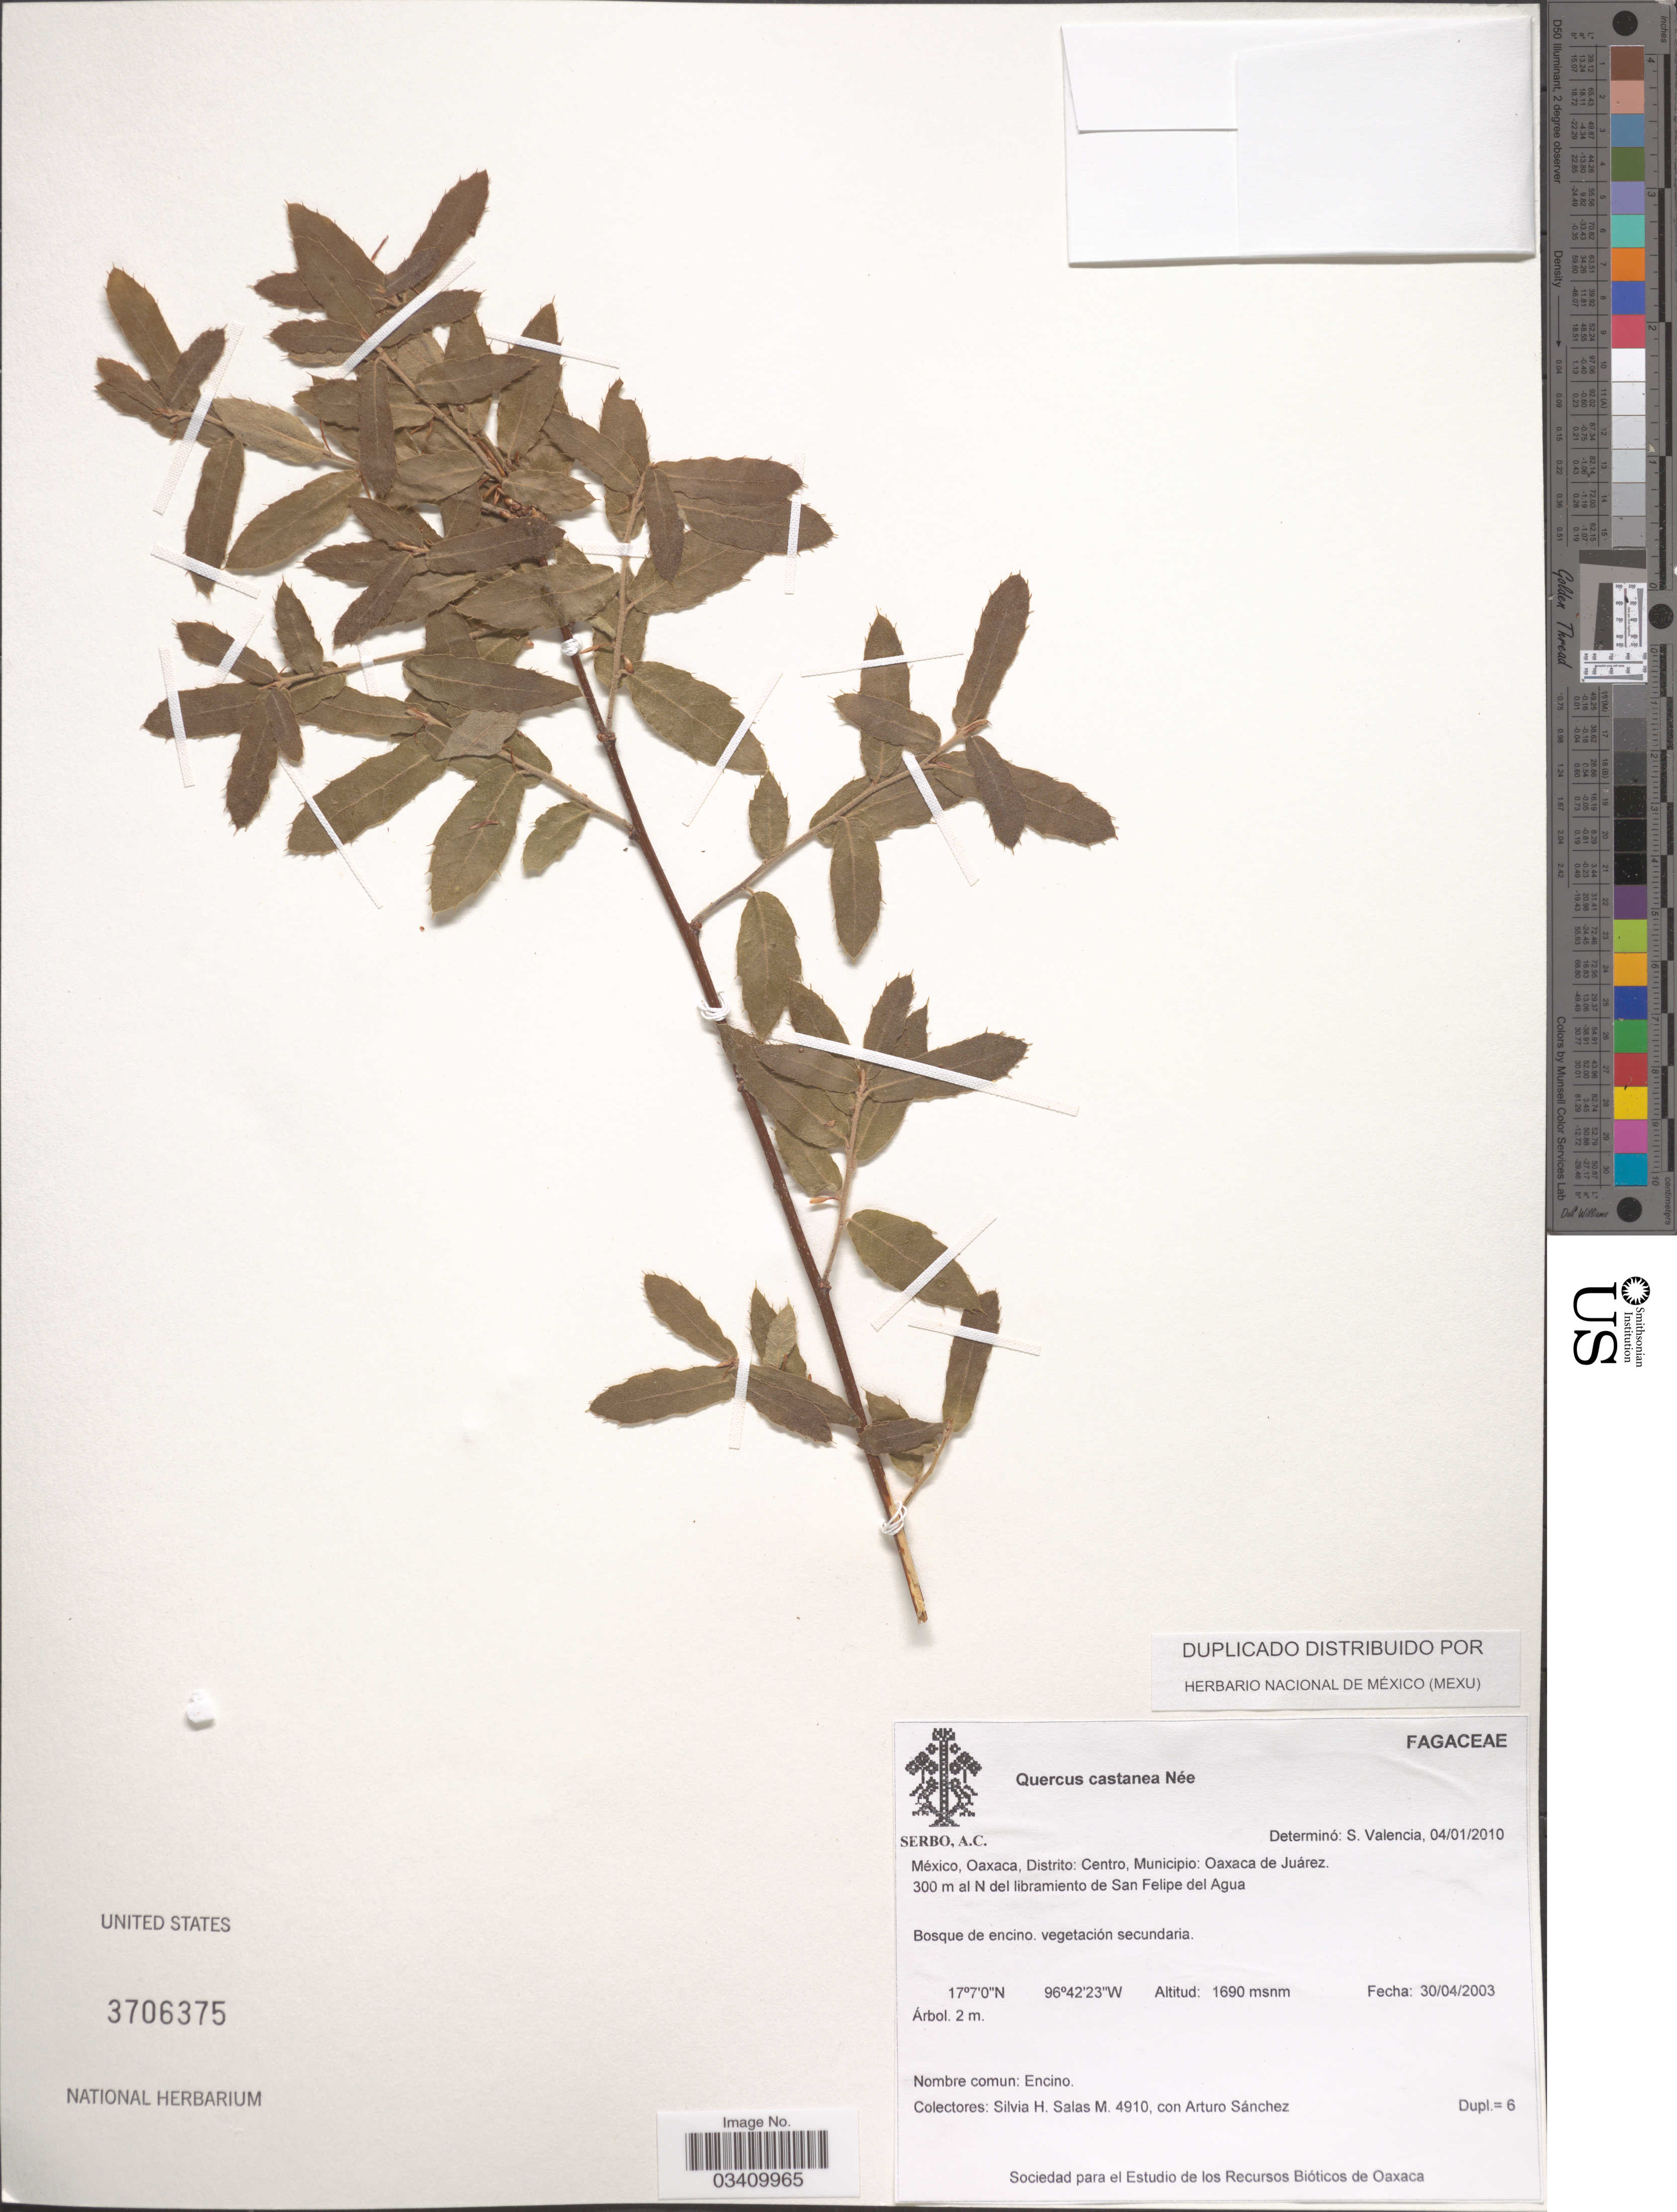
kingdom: Plantae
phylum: Tracheophyta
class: Magnoliopsida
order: Fagales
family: Fagaceae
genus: Quercus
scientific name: Quercus castanea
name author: Née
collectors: S. Salas M. & A. Sánchez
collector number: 4910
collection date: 2003-04-30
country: Mexico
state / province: Oaxaca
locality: Distrito: Centro, Municipio: Oaxaca de Juárez. 300 m al N del libramiento de San Felipe del Agua.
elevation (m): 1690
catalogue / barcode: US 3706375